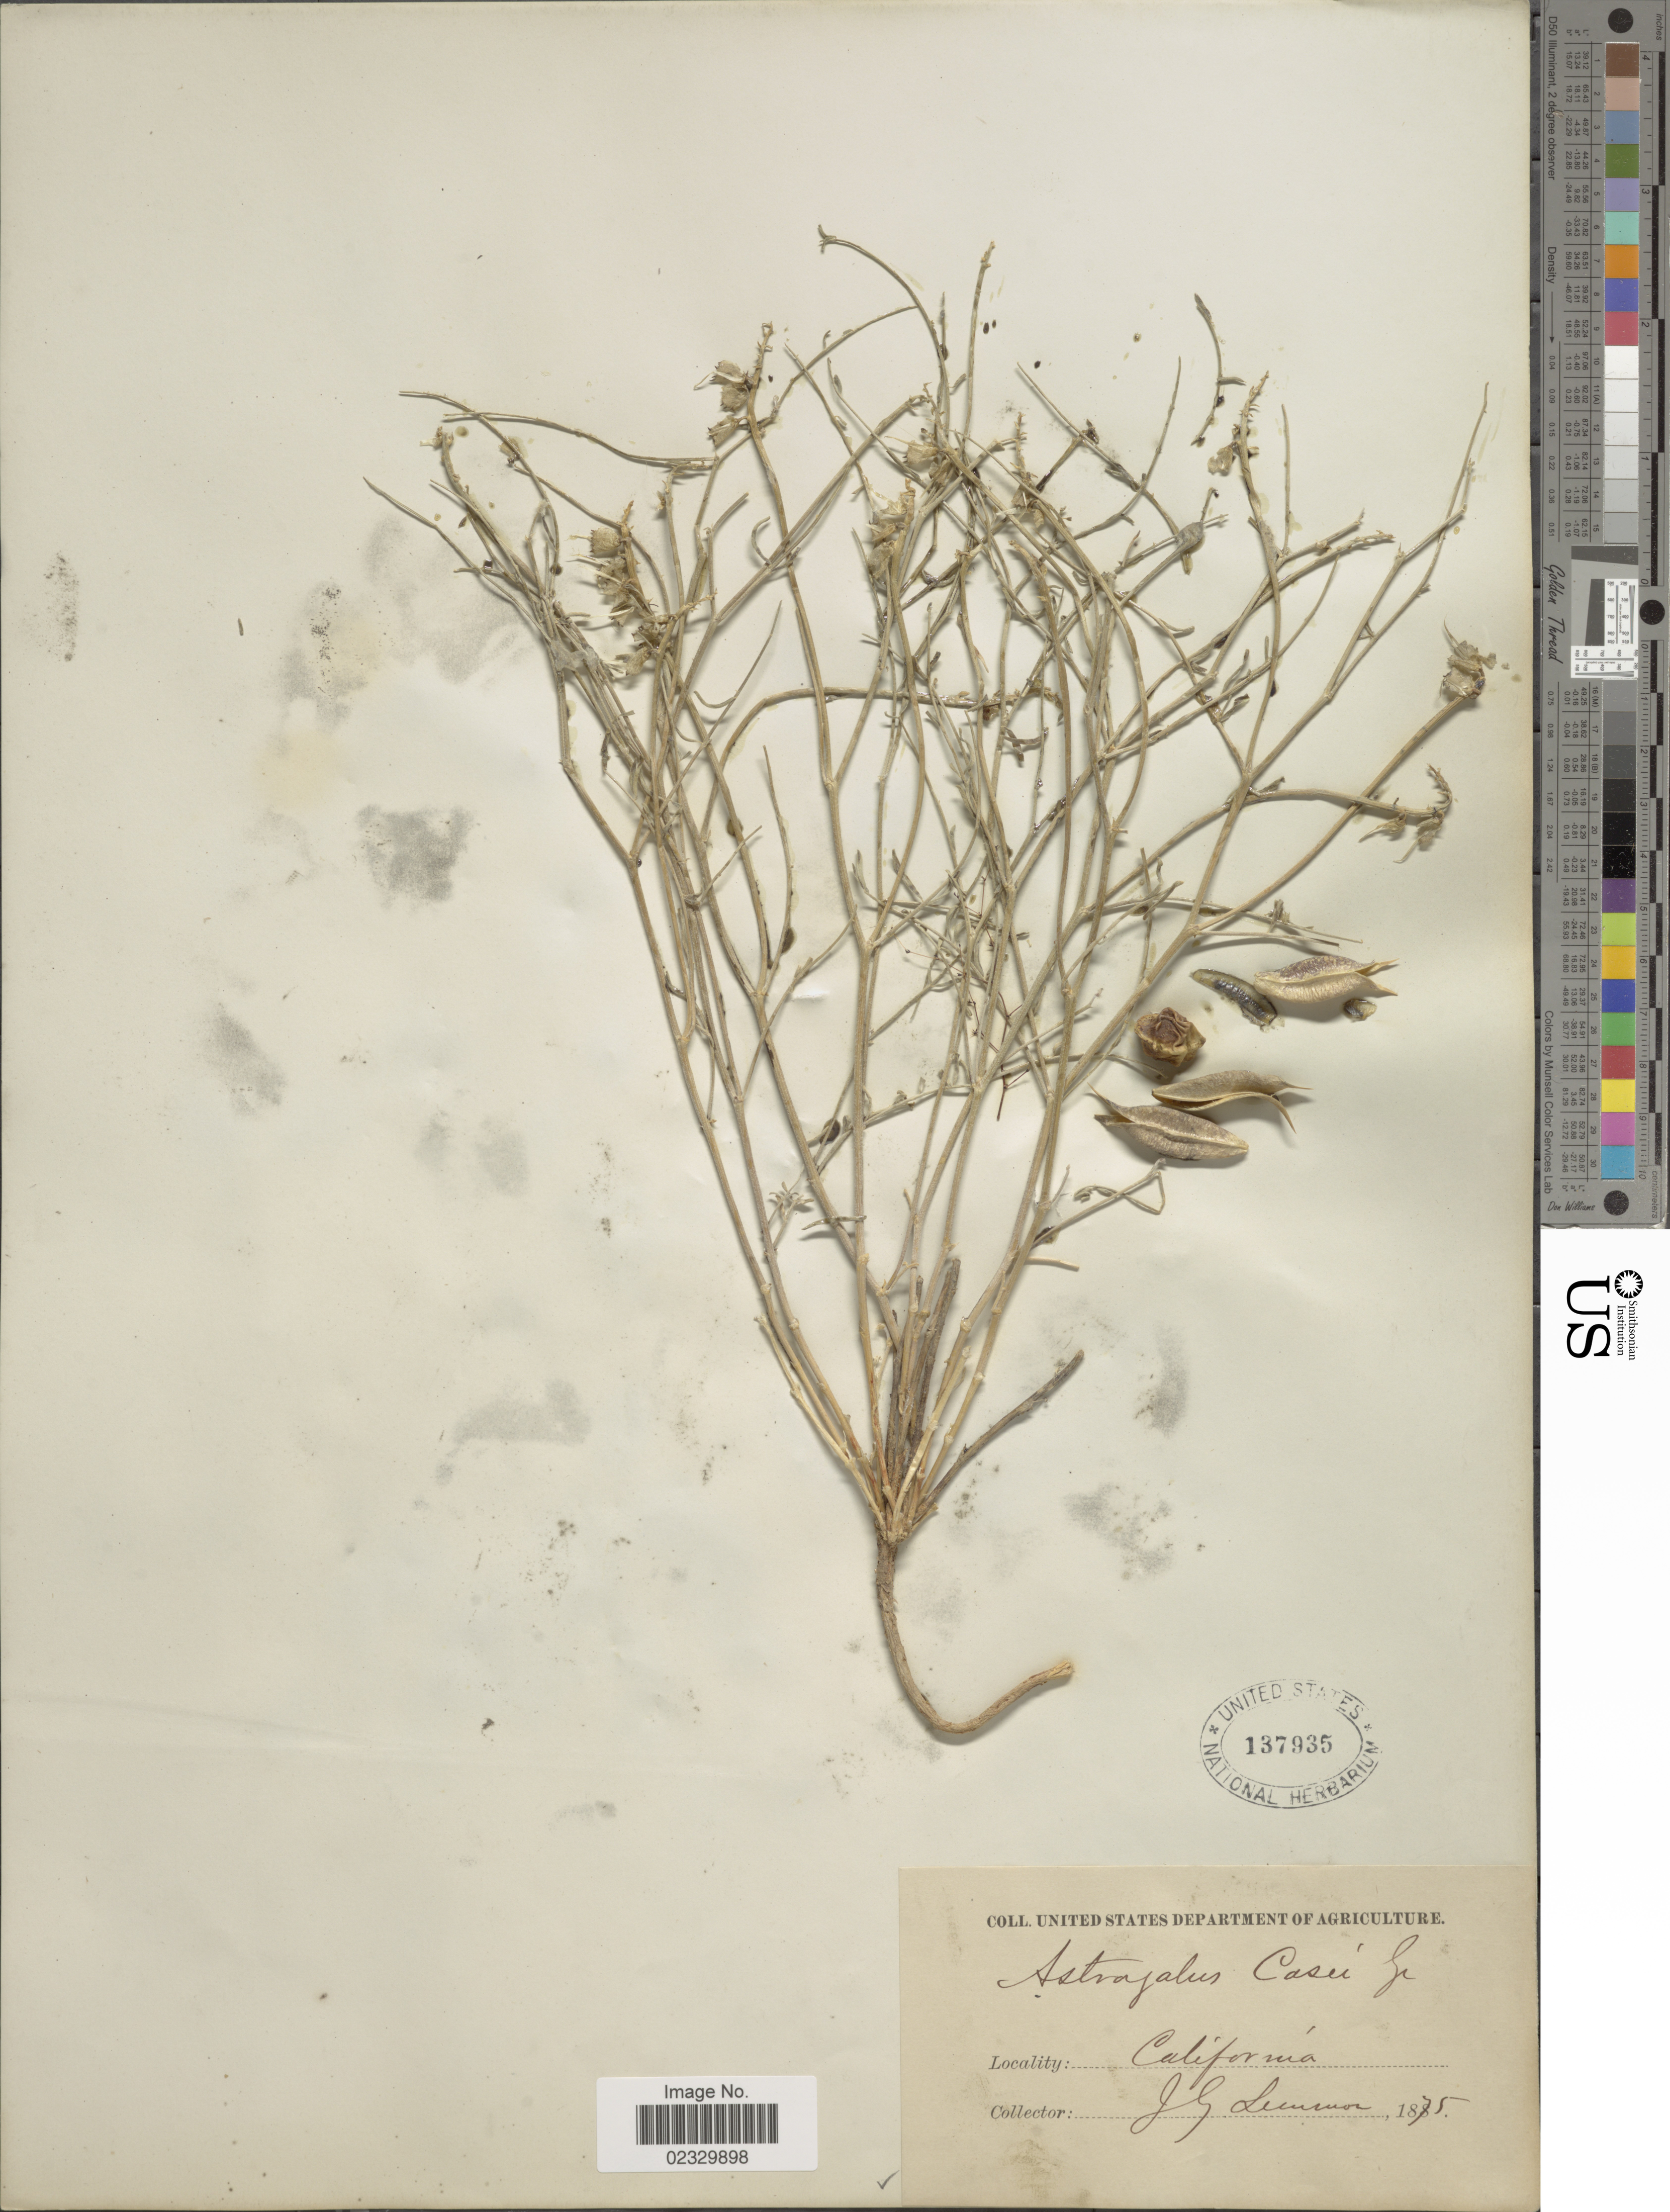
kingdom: Plantae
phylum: Tracheophyta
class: Magnoliopsida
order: Fabales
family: Fabaceae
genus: Astragalus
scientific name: Astragalus casei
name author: A. Gray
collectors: J. Lemmon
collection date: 1875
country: United States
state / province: California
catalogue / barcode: US 137935